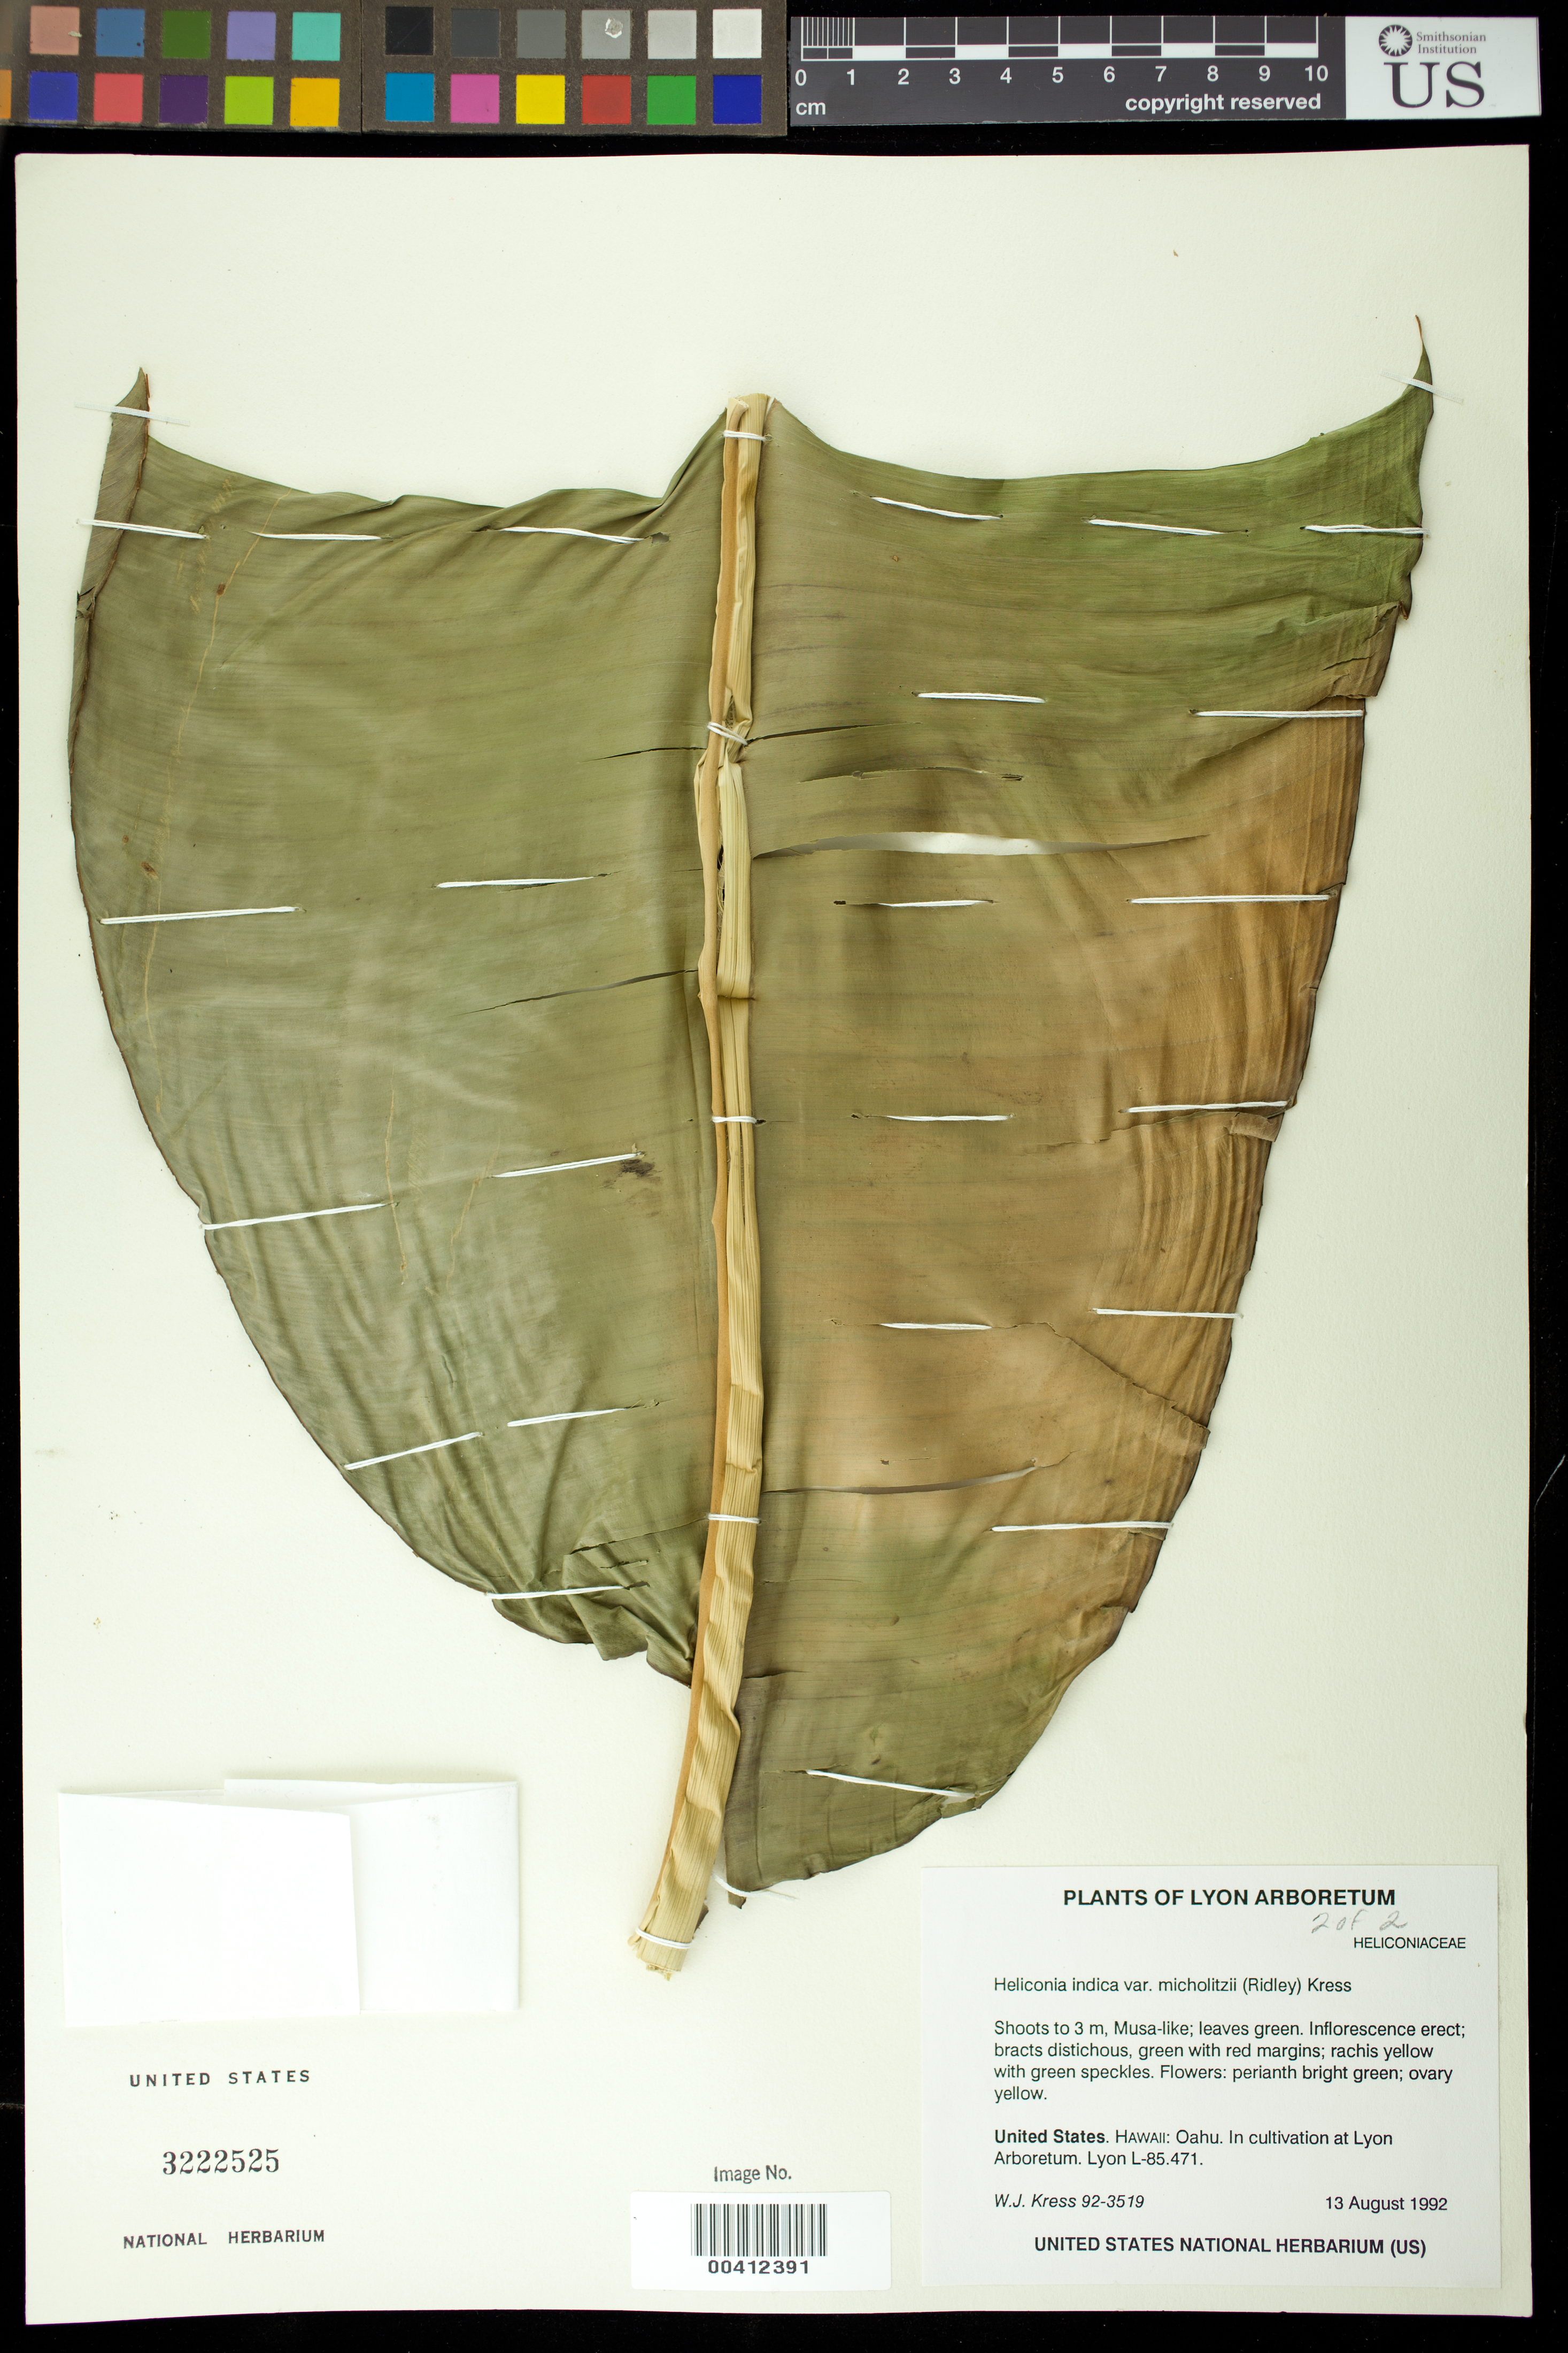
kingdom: Plantae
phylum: Tracheophyta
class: Liliopsida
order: Zingiberales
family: Heliconiaceae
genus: Heliconia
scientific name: Heliconia indica var. micholitzii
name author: (Ridl.) W.J. Kress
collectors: W. J. Kress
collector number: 92-3519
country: United States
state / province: Hawaii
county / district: Honolulu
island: Oahu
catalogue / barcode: US 3222525